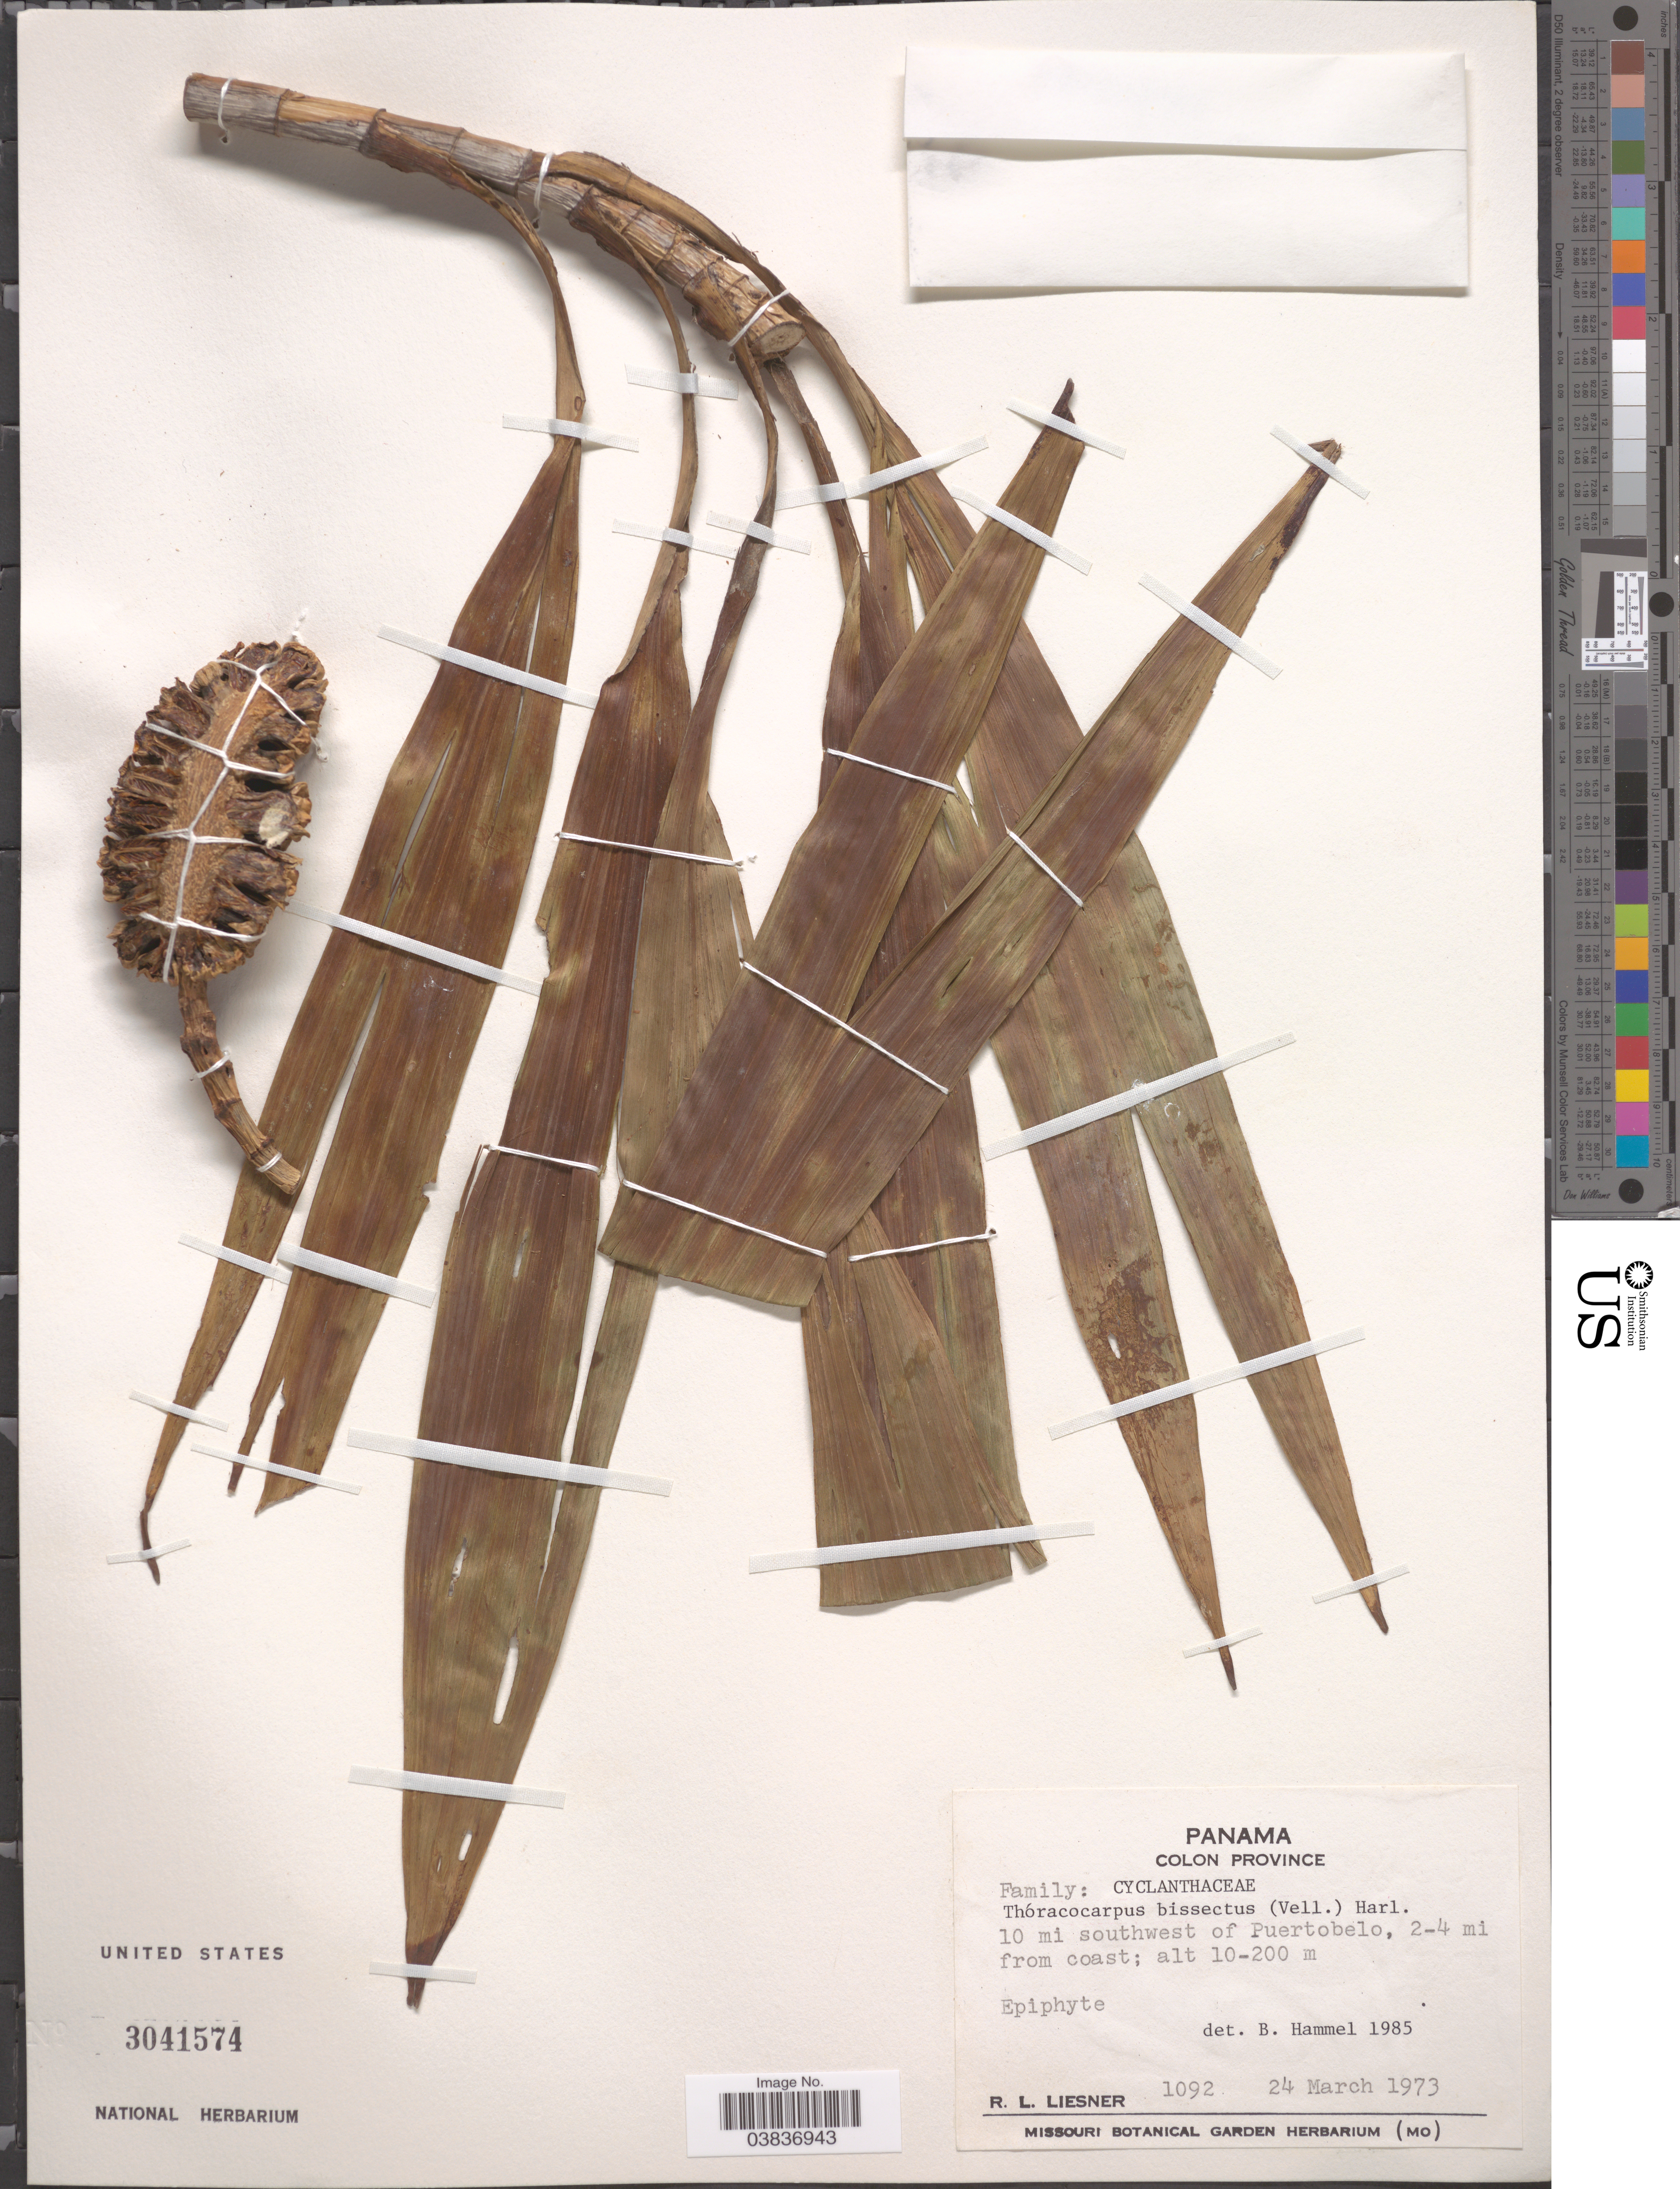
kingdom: Plantae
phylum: Tracheophyta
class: Liliopsida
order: Pandanales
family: Cyclanthaceae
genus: Thoracocarpus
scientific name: Thoracocarpus bissectus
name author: (Vell.) Harling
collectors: R. L. Liesner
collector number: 1092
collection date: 1973-03-24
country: Panama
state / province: Colón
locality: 10 mi southwest of Puertobelo, 2-4 mi from coast.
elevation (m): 10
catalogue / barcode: US 3041574